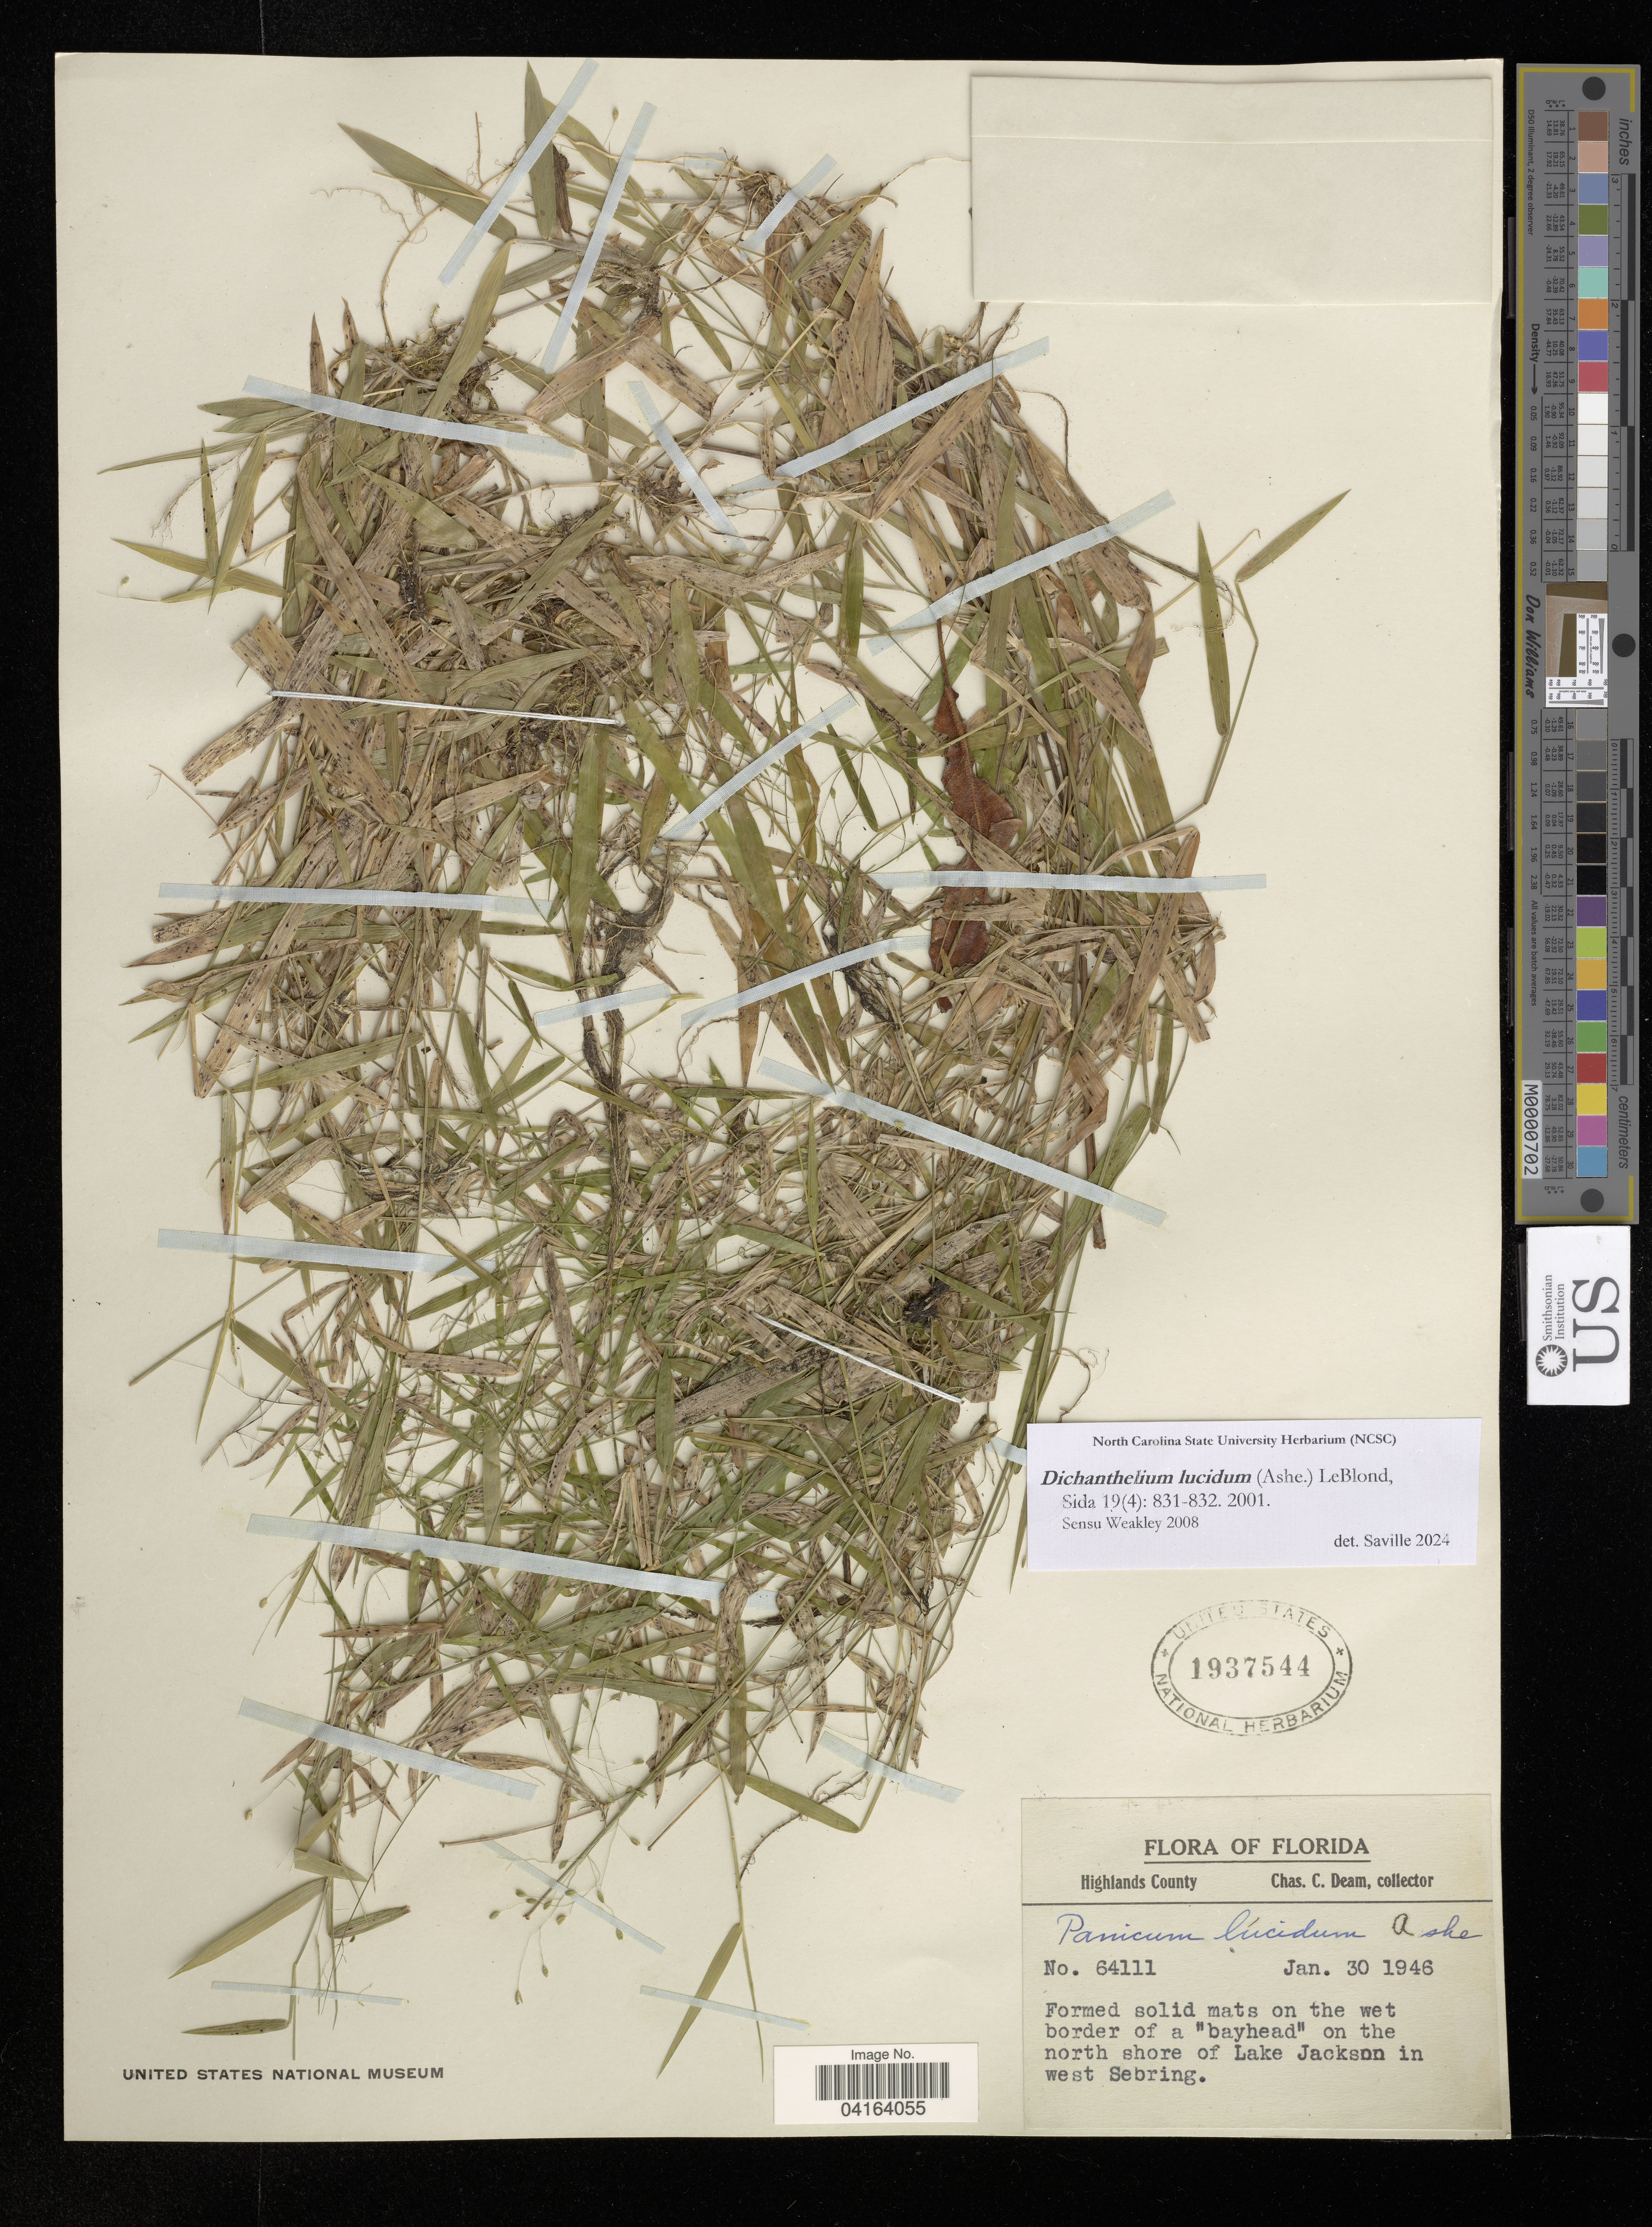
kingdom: Plantae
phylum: Tracheophyta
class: Liliopsida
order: Poales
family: Poaceae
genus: Dichanthelium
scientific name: Dichanthelium lucidum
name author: (Ashe) LeBlond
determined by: Saville, A. C., (NCSC), North Carolina State University (UNITED STATES)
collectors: C. C. Deam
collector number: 64111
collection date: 1946-01-30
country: United States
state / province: Florida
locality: Highlands County. On the north shore of Lake Jackson in west Sebring.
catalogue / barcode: US 1937544